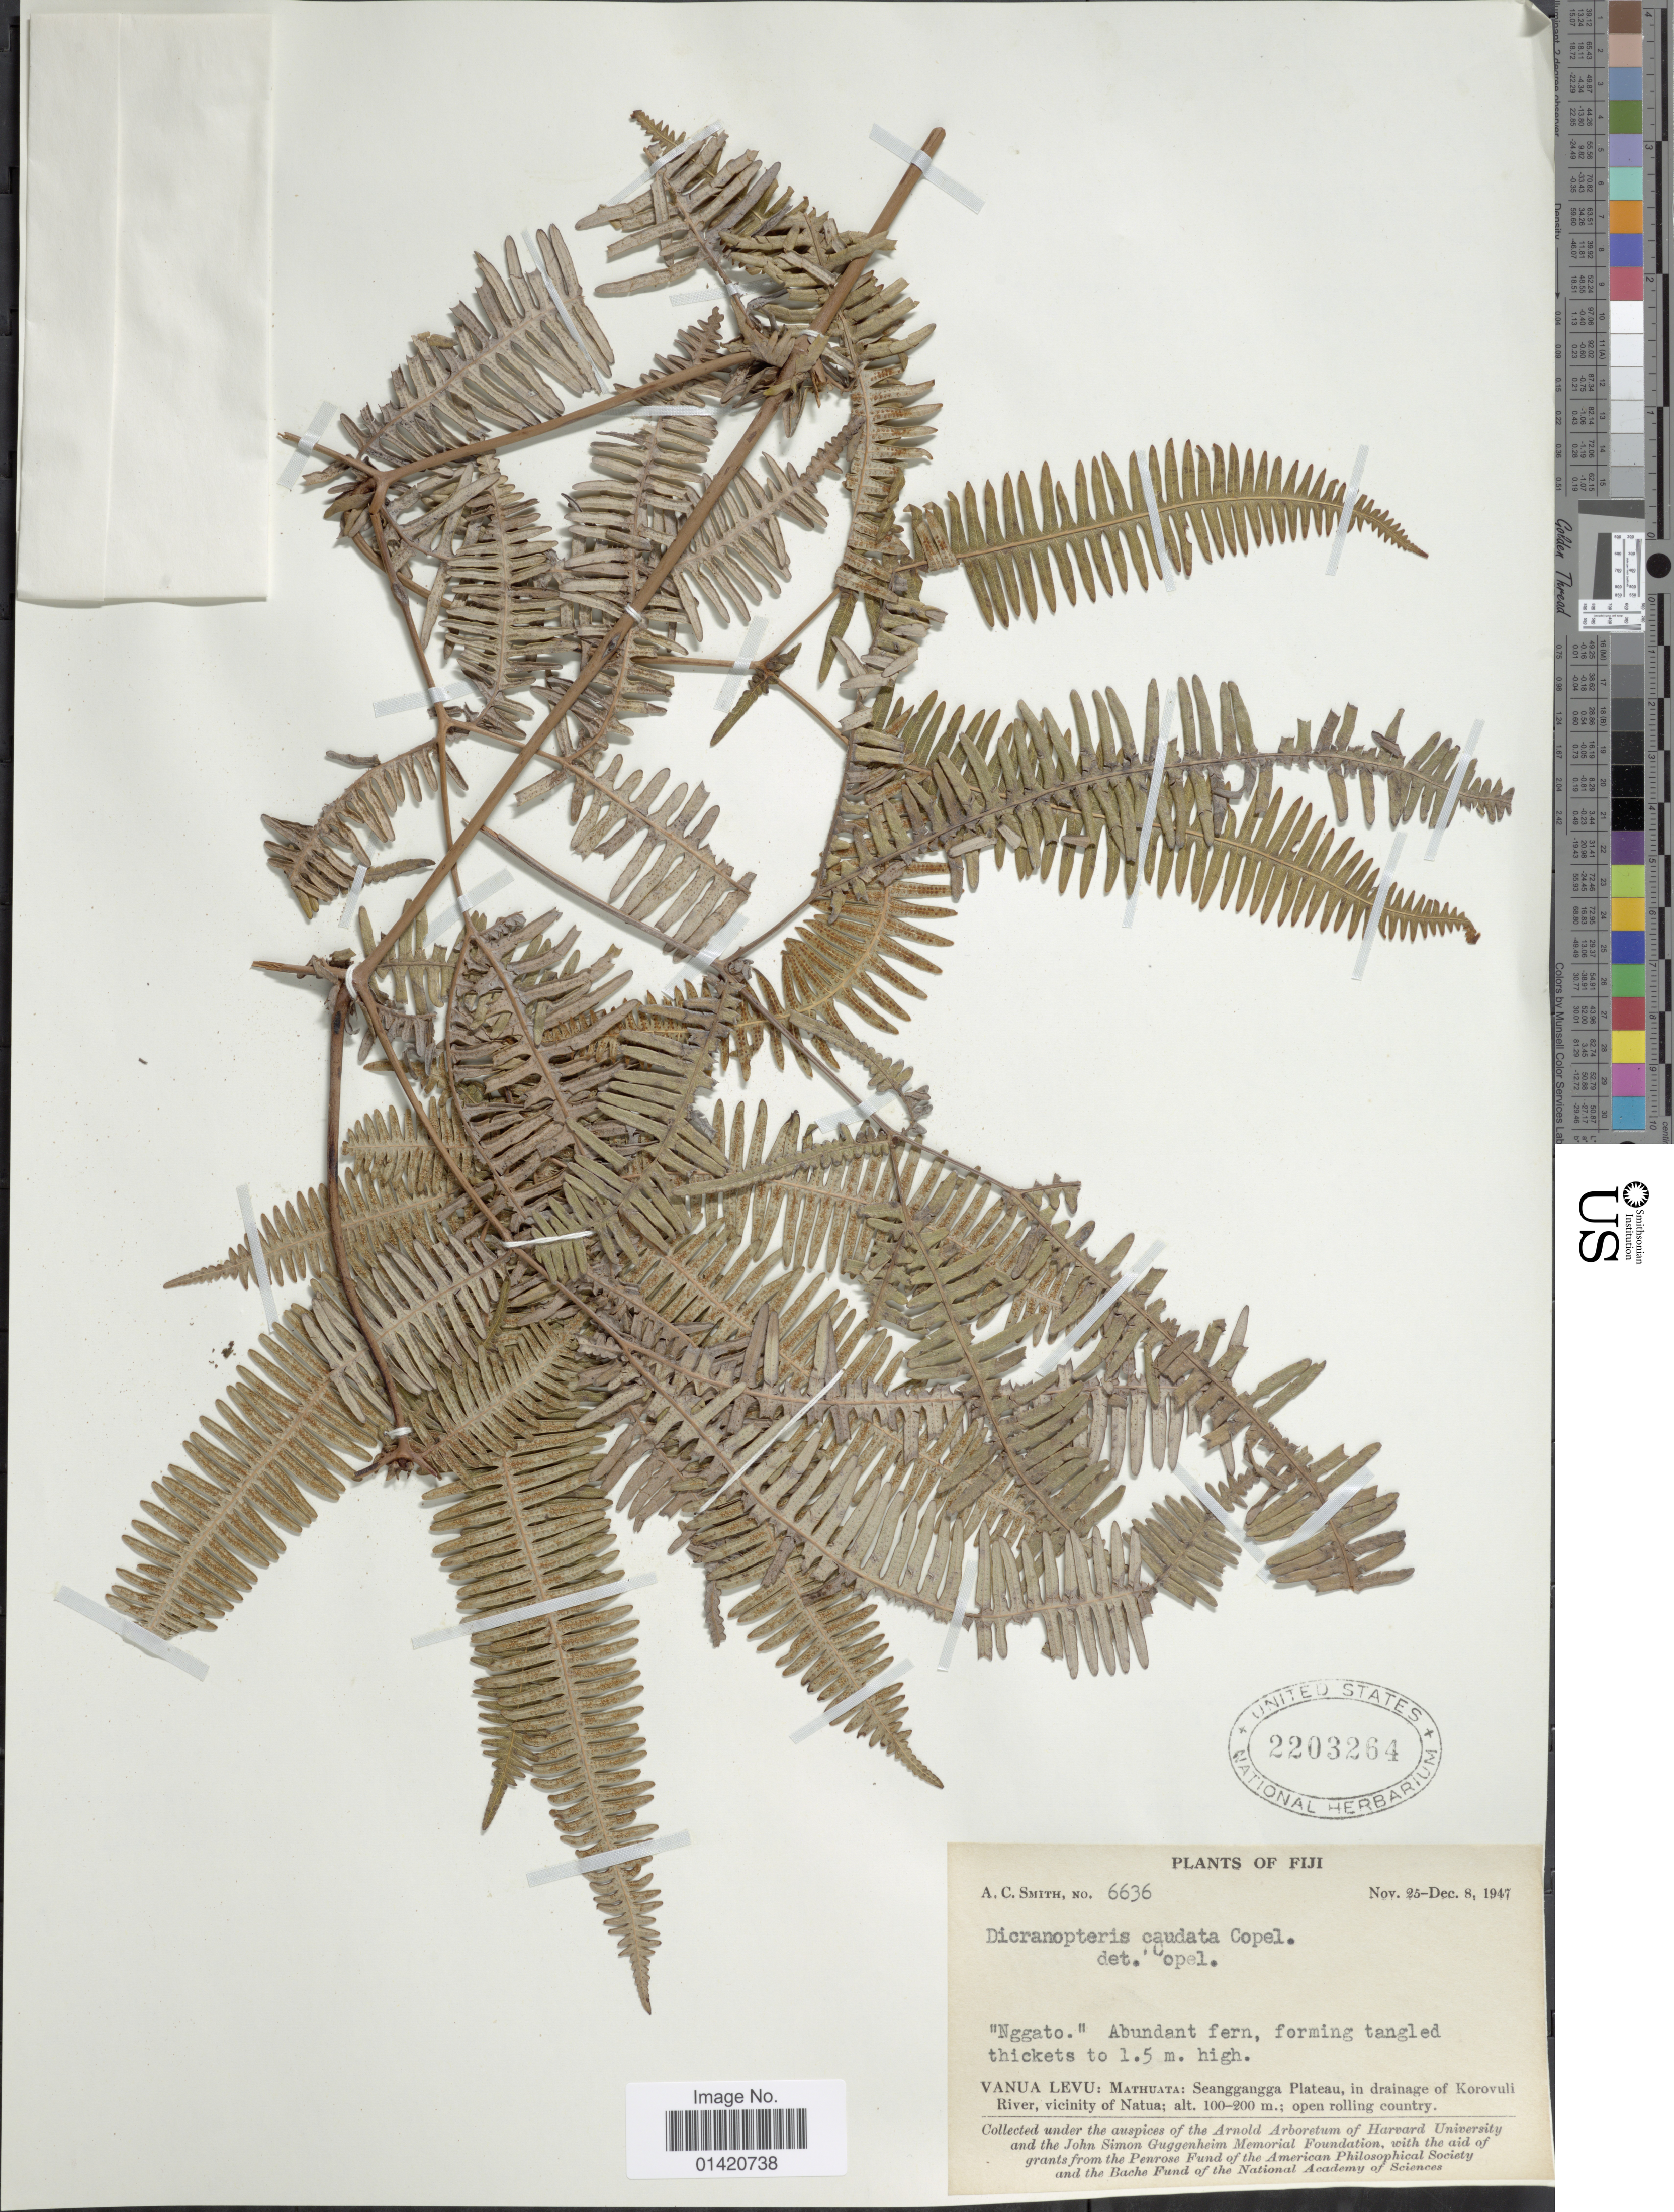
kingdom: Plantae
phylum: Tracheophyta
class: Polypodiopsida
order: Gleicheniales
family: Gleicheniaceae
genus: Dicranopteris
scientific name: Dicranopteris linearis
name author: (Burm. f.) Underw.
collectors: A. C. Smith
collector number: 6636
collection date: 1947-11-25/1947-12-08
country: Fiji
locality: Vanua Levu: Mathuata: Seanggangga Plateau, in drainage of Korovuli River, vicinity of Natua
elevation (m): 100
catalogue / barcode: US 2203264